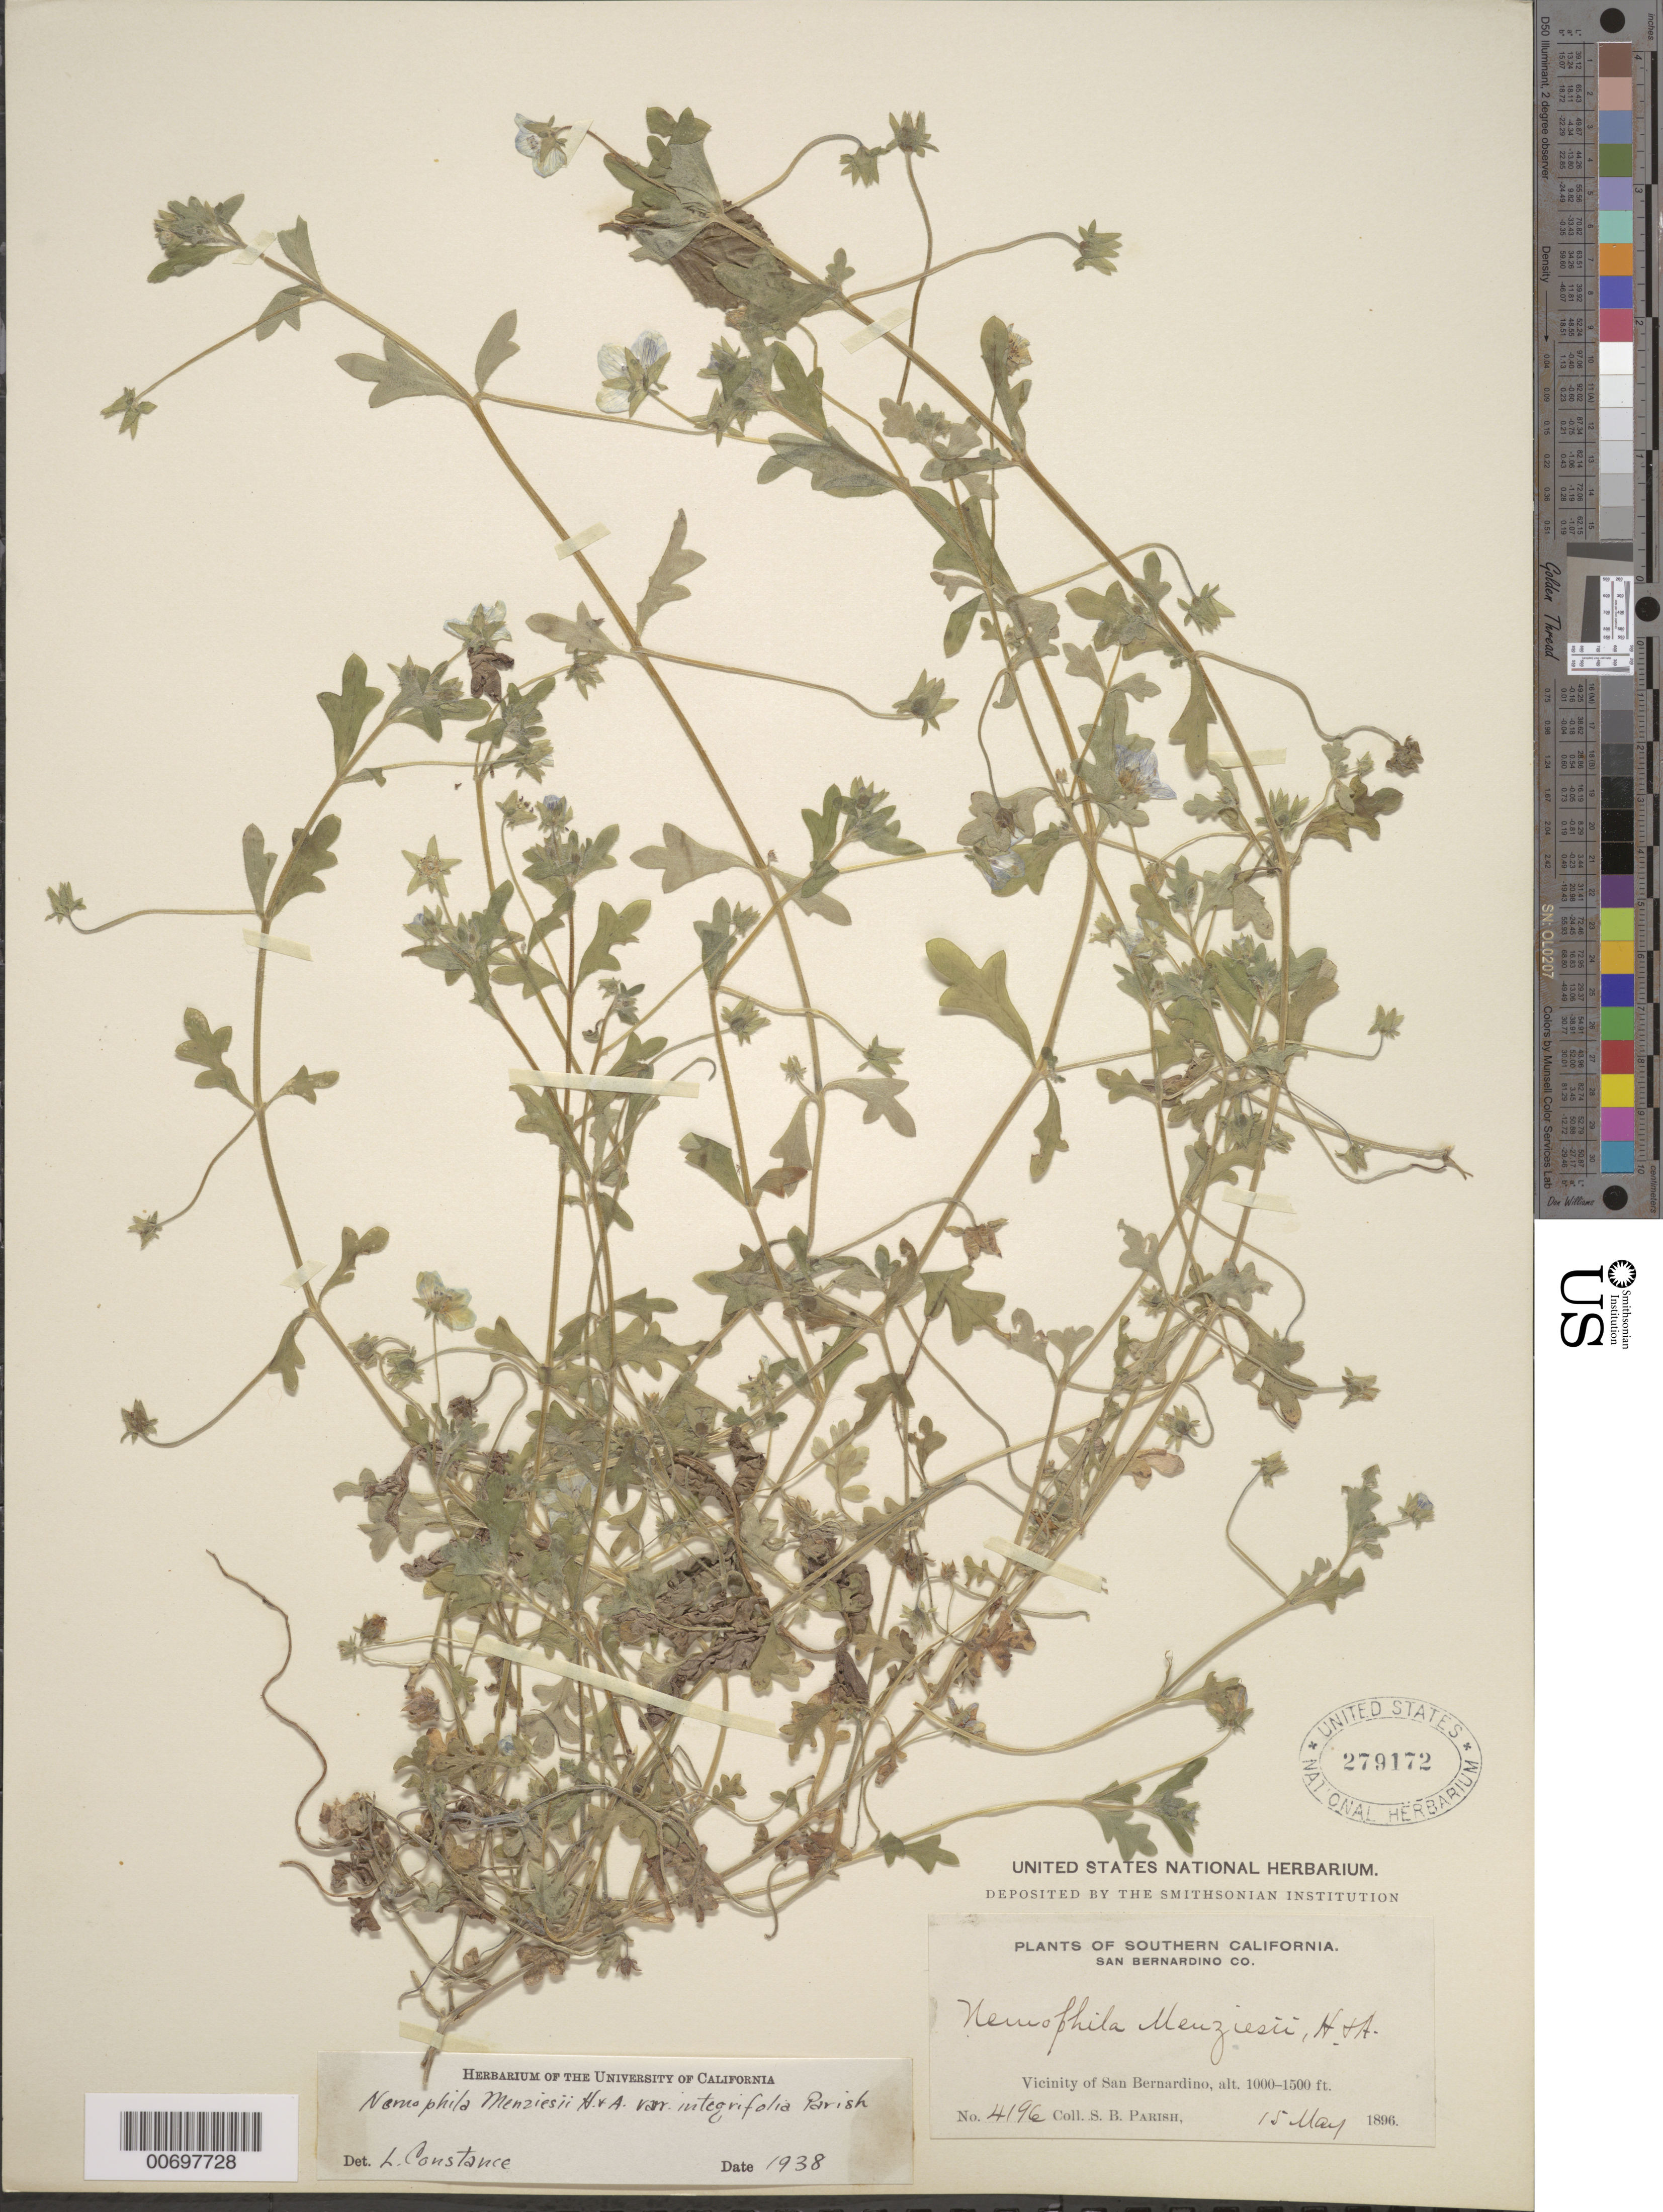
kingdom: Plantae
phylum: Tracheophyta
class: Magnoliopsida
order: Boraginales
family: Hydrophyllaceae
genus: Nemophila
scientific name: Nemophila menziesii var. integrifolia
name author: Hook. & Arn.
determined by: Constance, L., (UC), University of California Berkeley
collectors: S. B. Parish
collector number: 4196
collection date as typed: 15 May 1896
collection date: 1896-05-15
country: United States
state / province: California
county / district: San Bernardino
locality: Vicinity of San Bernardino.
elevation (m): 305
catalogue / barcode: US 279172